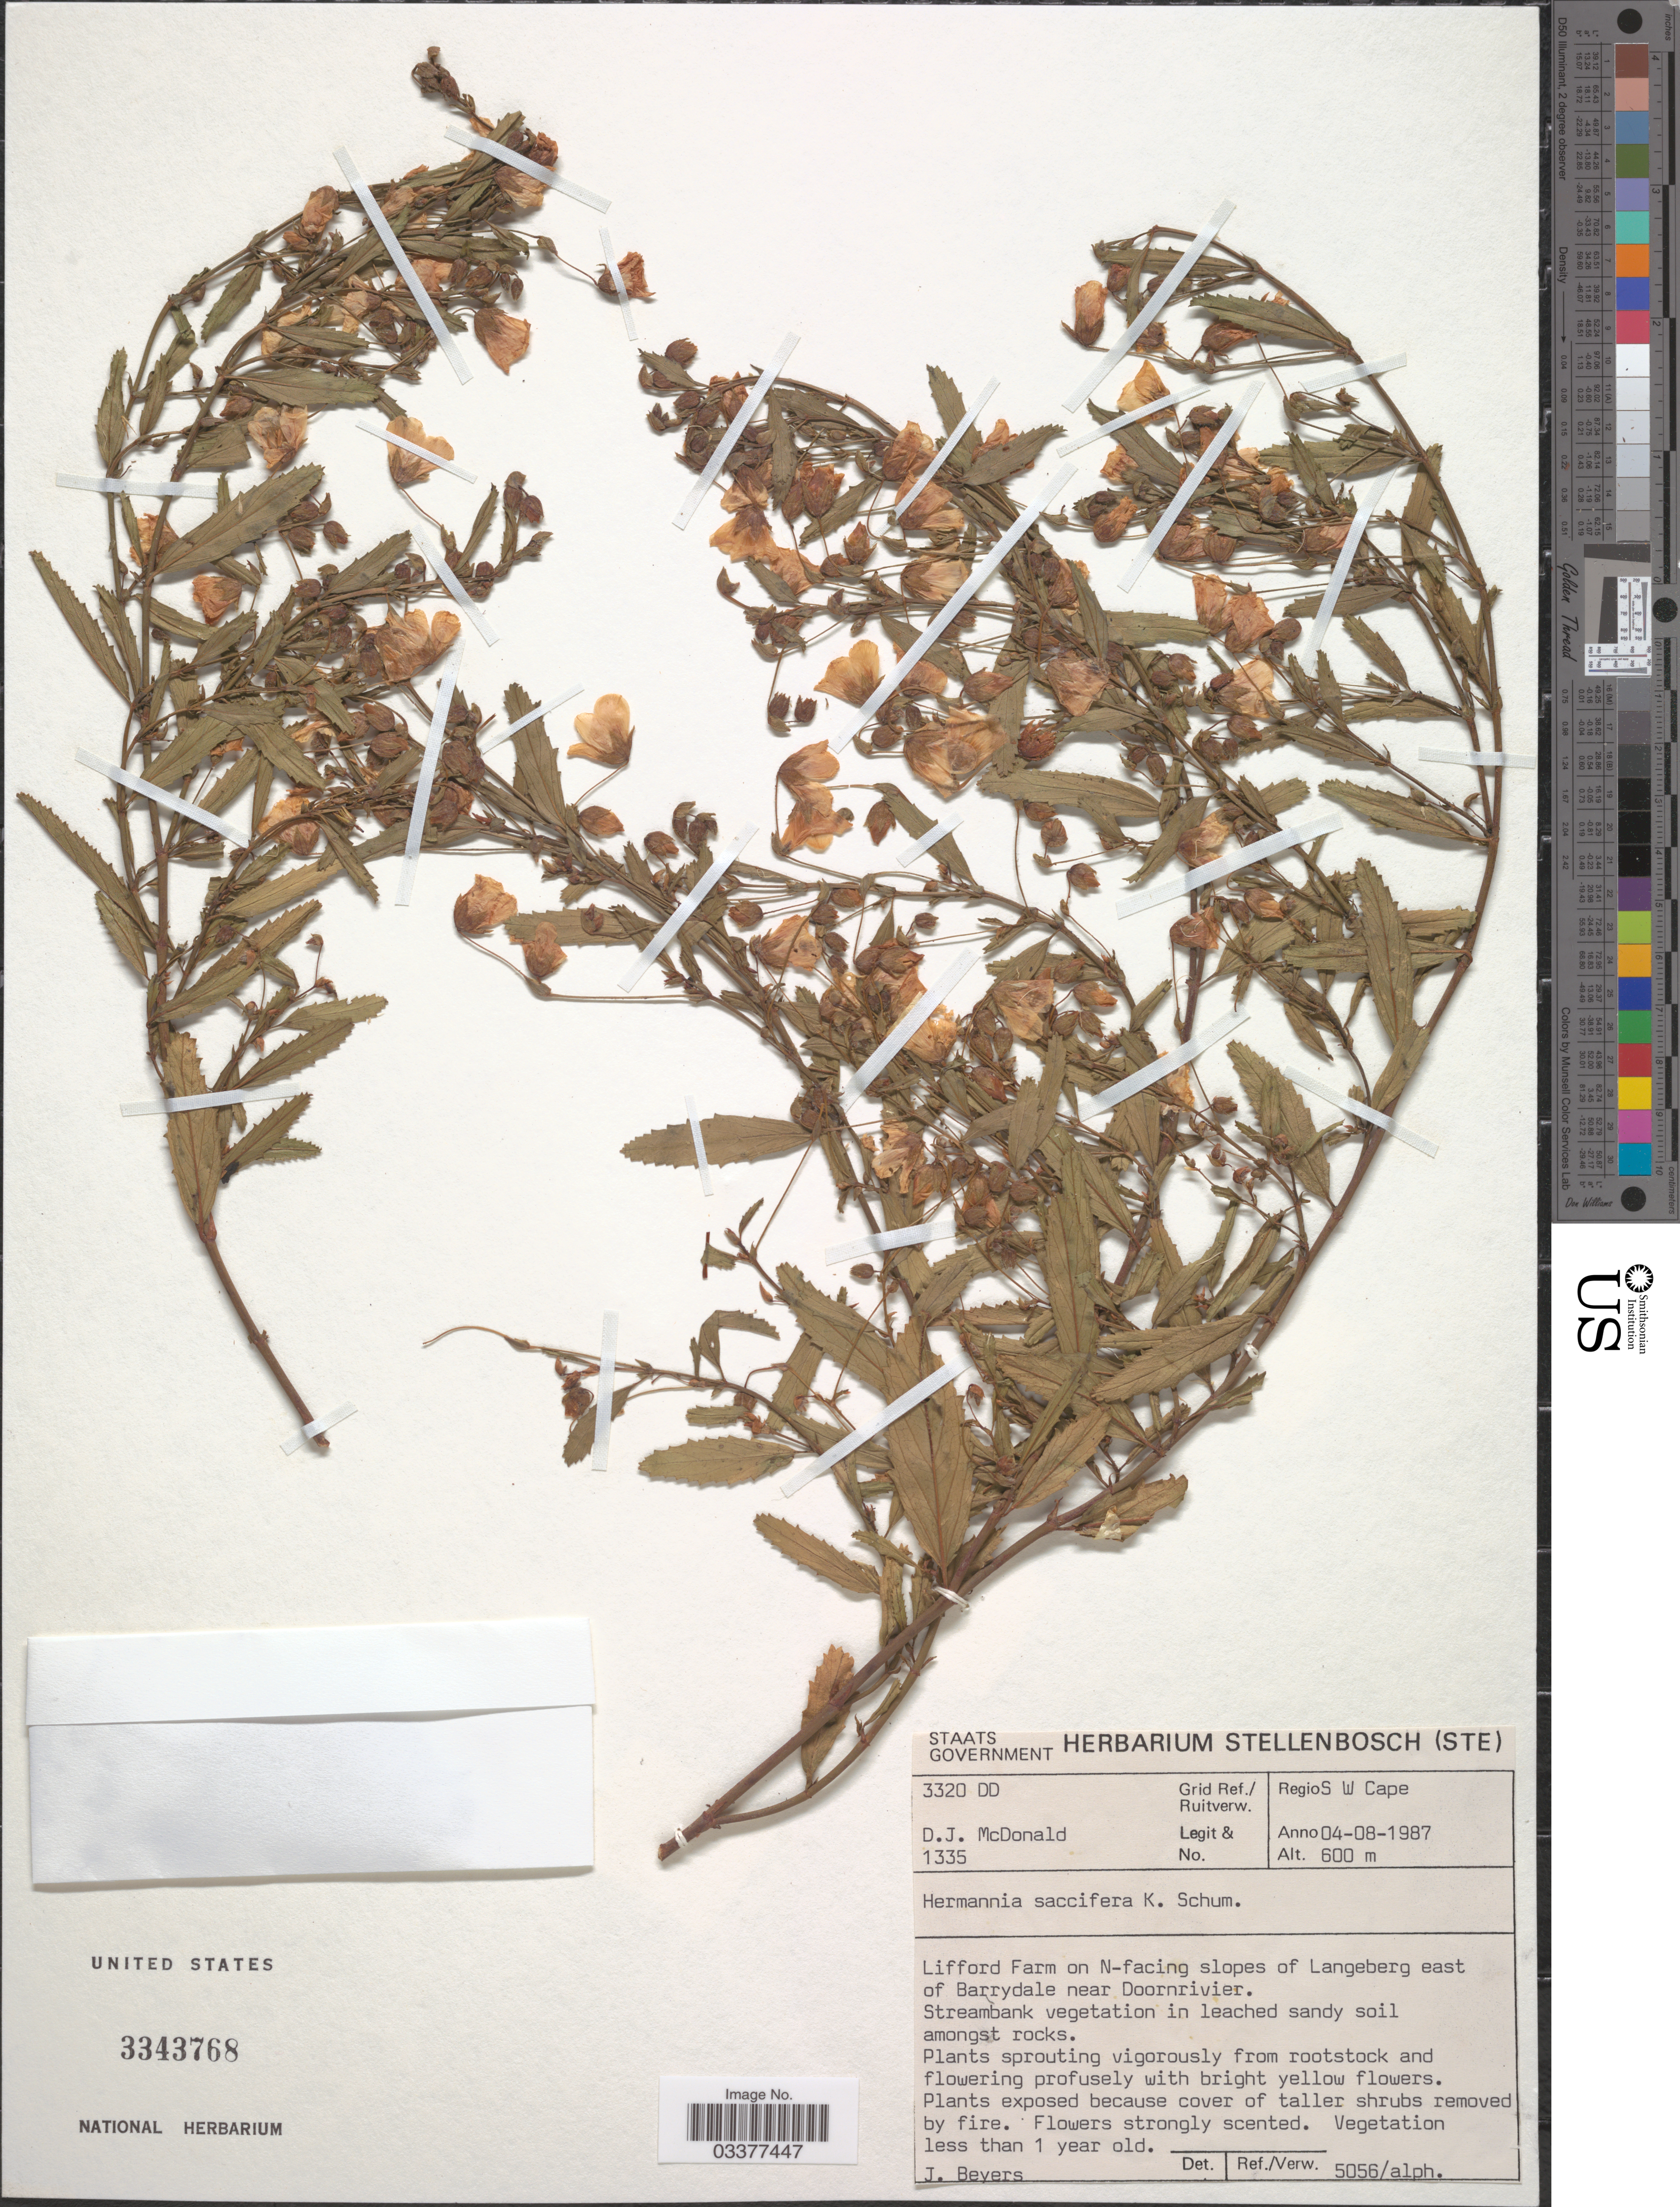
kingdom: Plantae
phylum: Tracheophyta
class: Magnoliopsida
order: Malvales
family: Malvaceae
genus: Hermannia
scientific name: Hermannia saccifera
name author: K. Schum.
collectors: D. McDonald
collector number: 1335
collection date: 1987-08-04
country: South Africa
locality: Grid Ref./ Ruitverw. 3320 DD. Regio S W Cape. Lifford Farm on N-facing slopes of Langeberg east of Barrydale near Doornrivier.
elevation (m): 600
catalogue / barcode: US 3343768